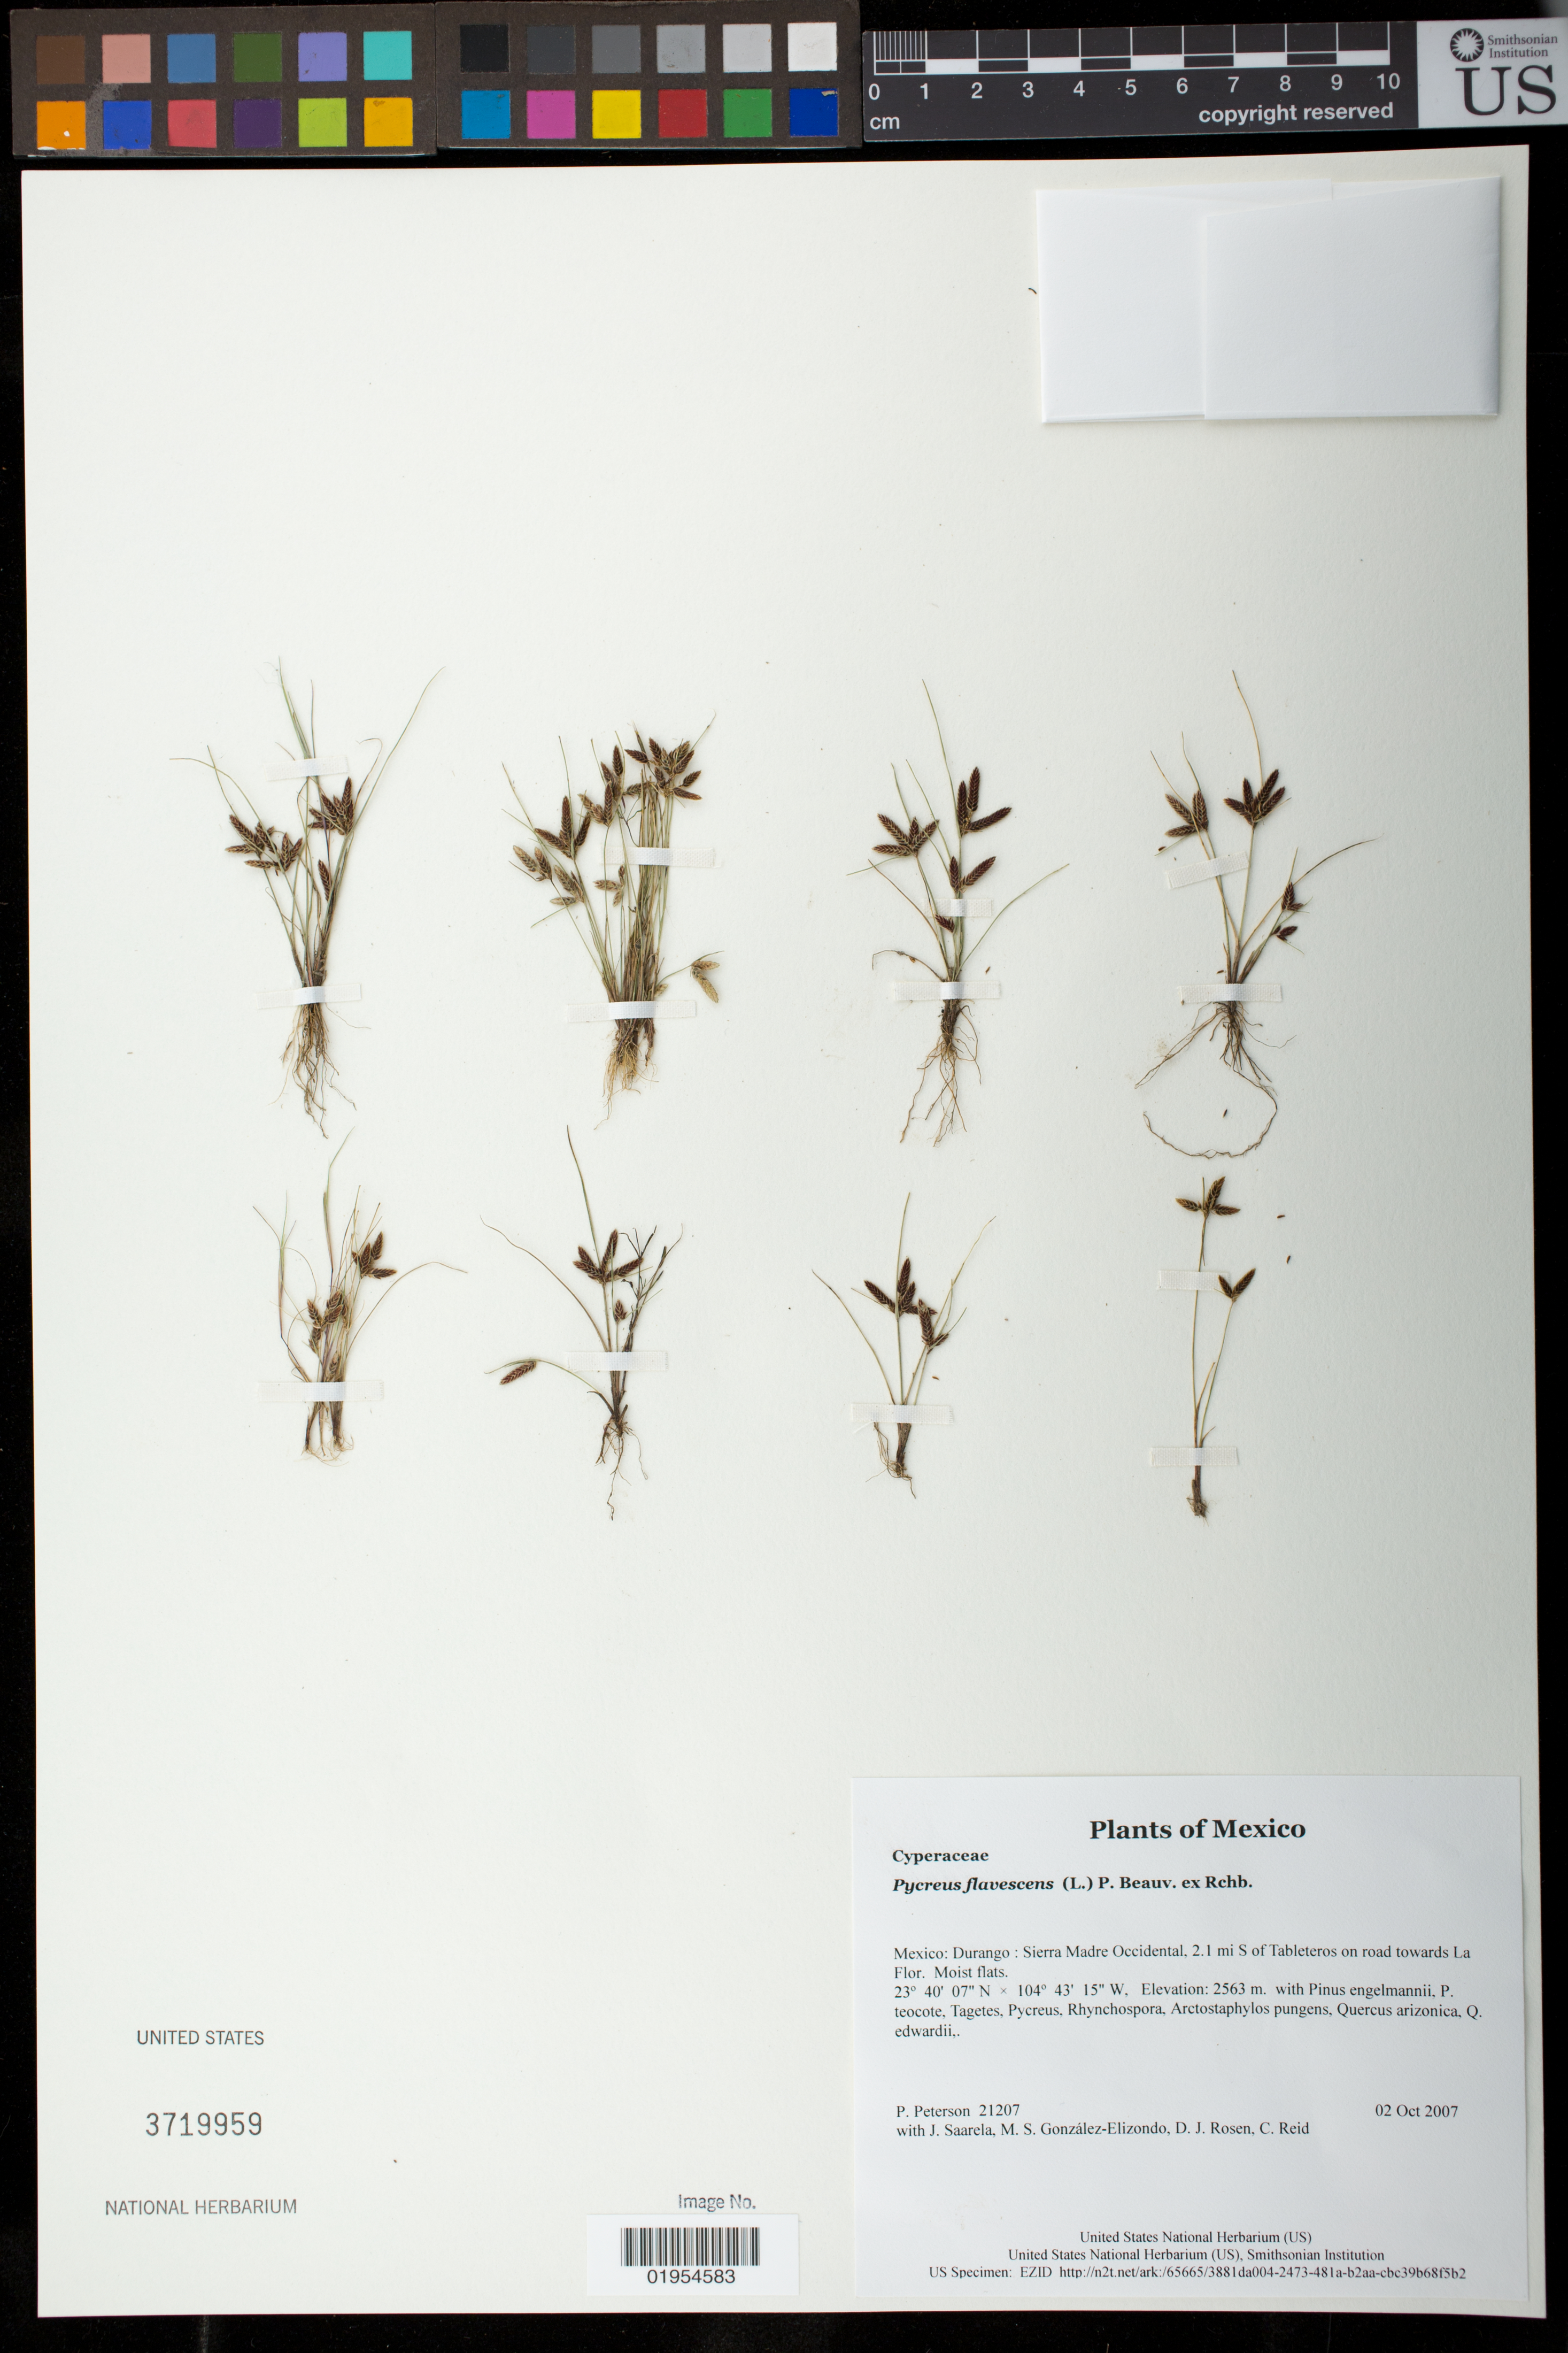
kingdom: Plantae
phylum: Tracheophyta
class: Liliopsida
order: Poales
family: Cyperaceae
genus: Cyperus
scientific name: Cyperus flavescens var. piceus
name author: (Liebm.) Fernald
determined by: Strong, Mark T., (BOT), Smithsonian Institution - National Museum of Natural History (UNITED STATES)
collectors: P. M. Peterson, J. Saarela, M. S. González-Elizondo, D. J. Rosen & C. Reid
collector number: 21207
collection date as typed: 02 Oct 2007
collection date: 2007-10-02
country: Mexico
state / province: Durango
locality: Sierra Madre Occidental, 2.1 mi S of Tableteros on road towards La Flor. Moist flats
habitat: with Pinus engelmannii, P. teocote, Tagetes, Pycreus, Rhynchospora, Arctostaphylos pungens, Quercus arizonica, Q. edwardii,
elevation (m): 2563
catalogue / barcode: US 3719959